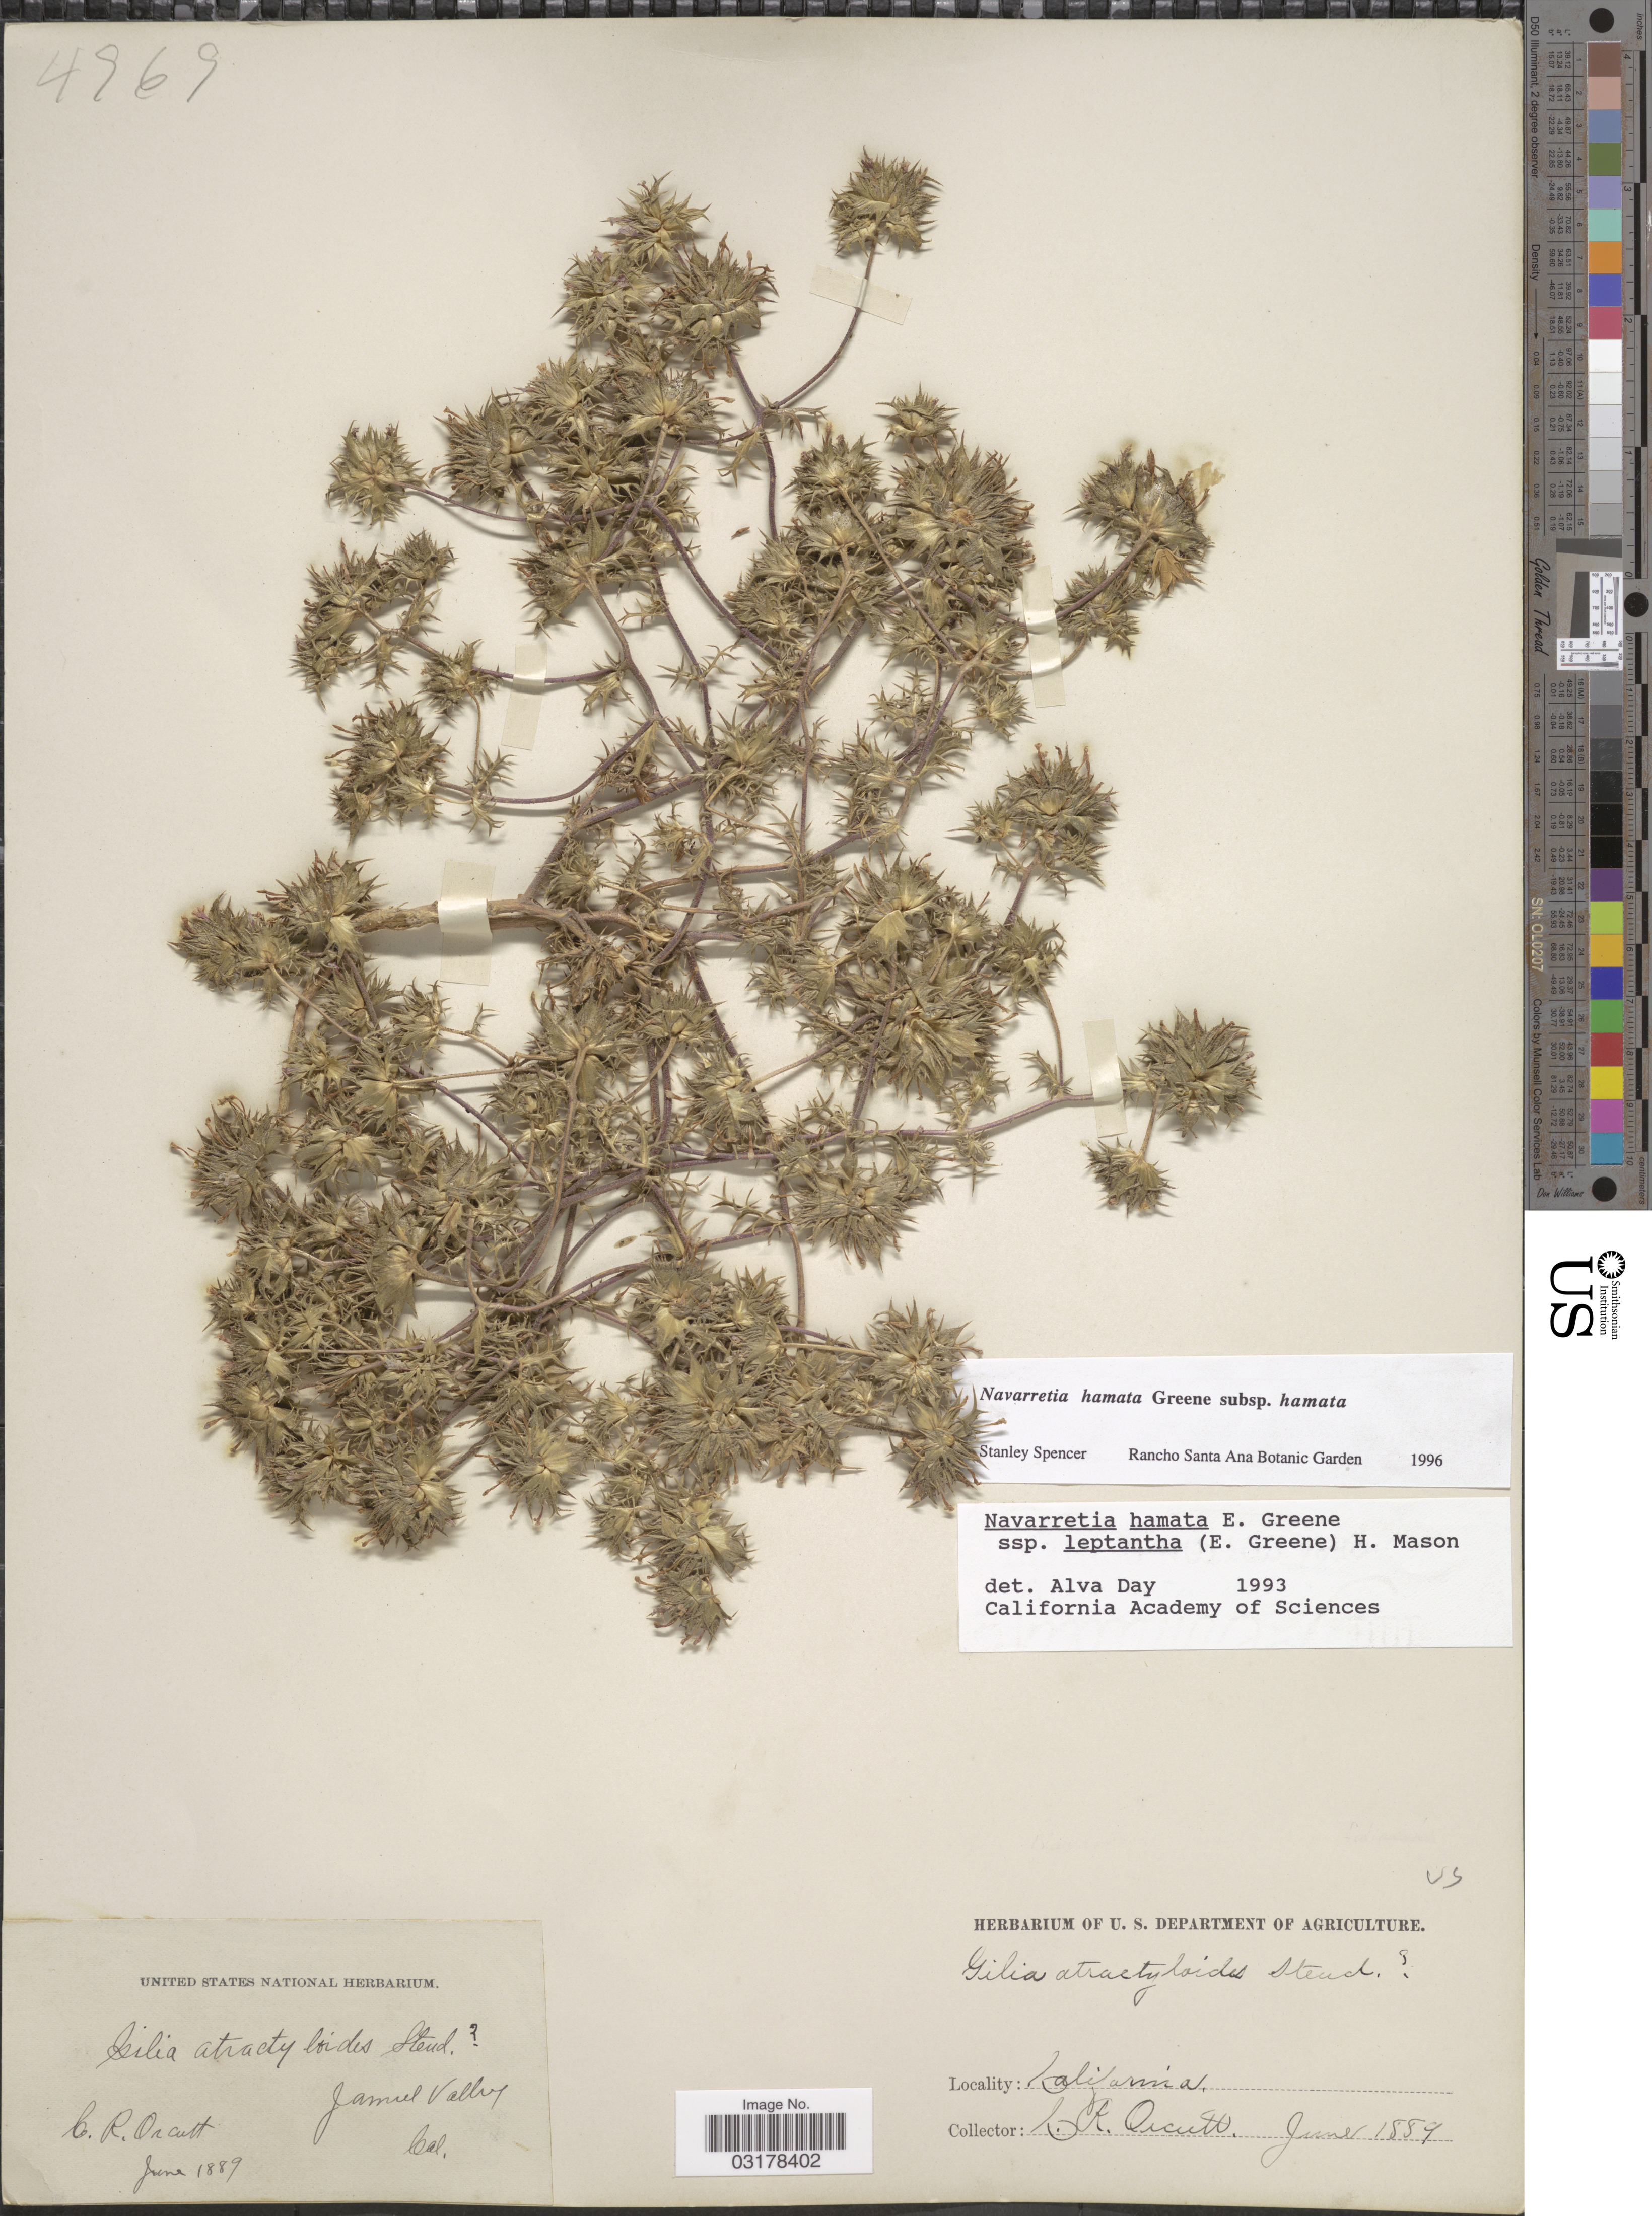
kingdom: Plantae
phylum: Tracheophyta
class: Magnoliopsida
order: Ericales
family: Polemoniaceae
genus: Navarretia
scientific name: Navarretia hamata var. hamata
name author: Greene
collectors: C. R. Orcutt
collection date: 1889-06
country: United States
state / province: California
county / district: San Diego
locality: Jamul Valley.